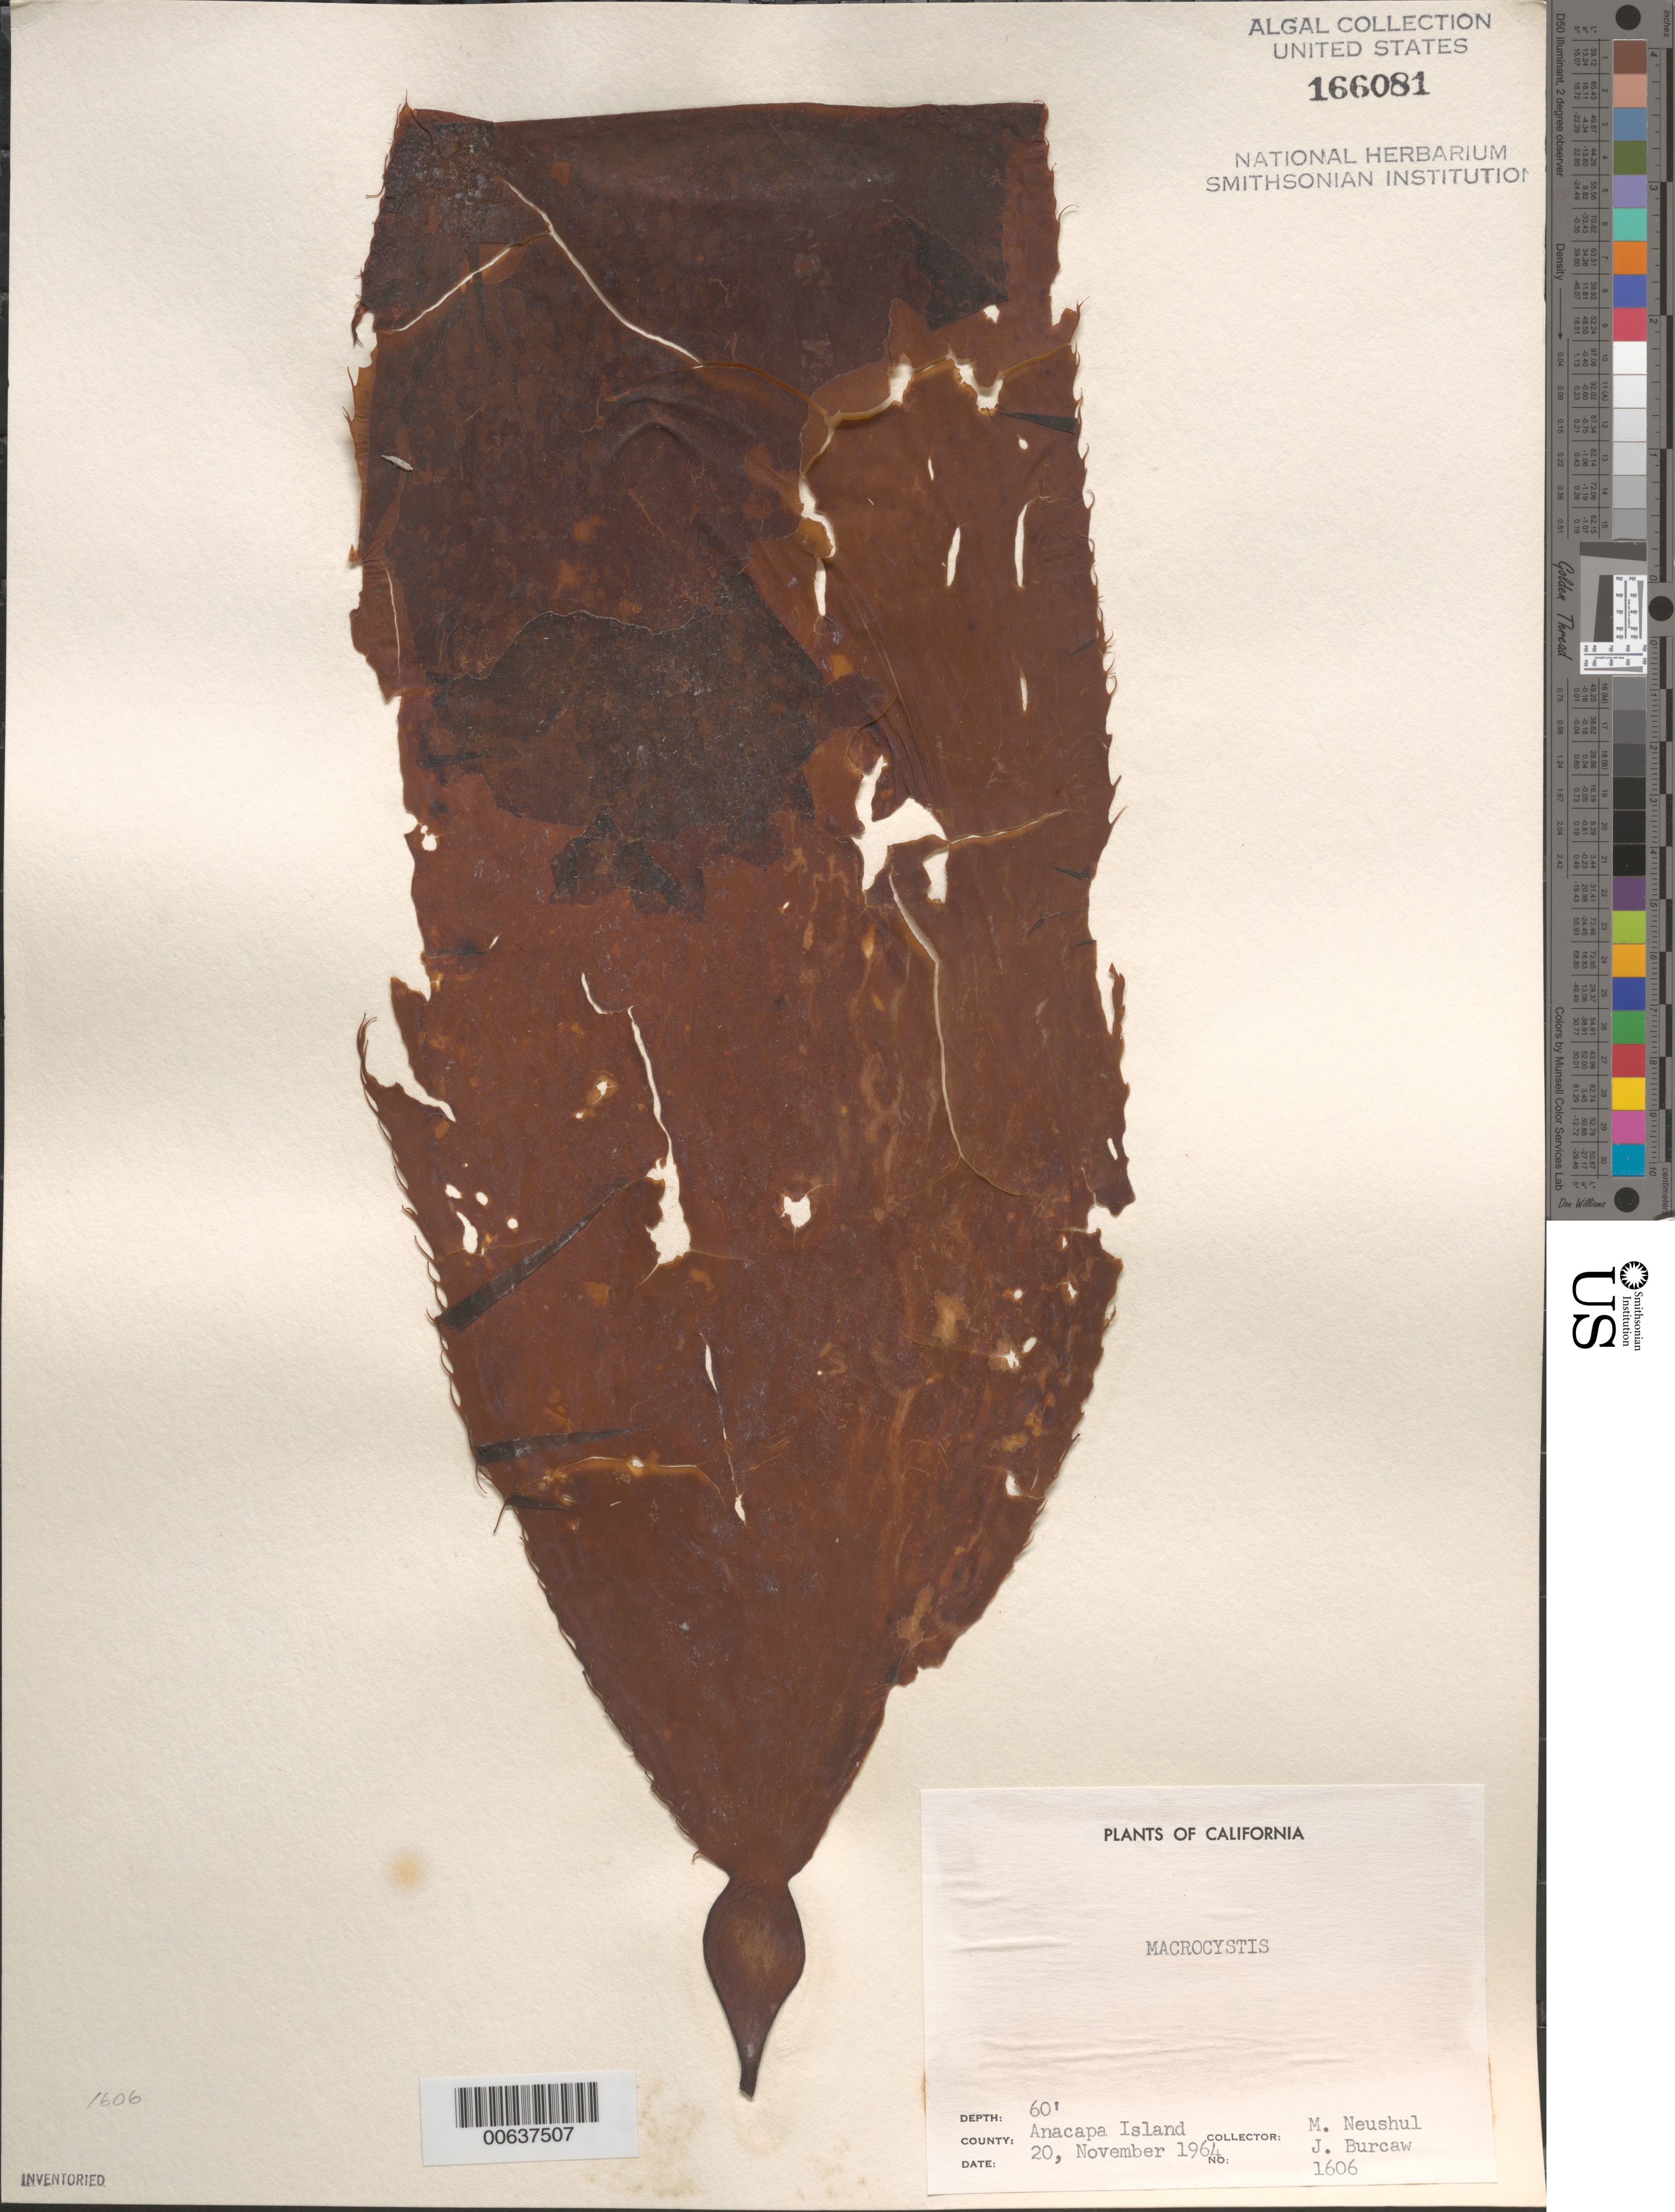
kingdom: Chromista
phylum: Ochrophyta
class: Phaeophyceae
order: Laminariales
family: Laminariaceae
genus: Macrocystis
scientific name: Macrocystis sp.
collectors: M. Neushul & J. Burcaw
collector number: Neushul 1606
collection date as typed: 20 Nov 1964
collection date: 1964-11-20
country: United States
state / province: California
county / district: Ventura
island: Anacapa Island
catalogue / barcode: US 166081